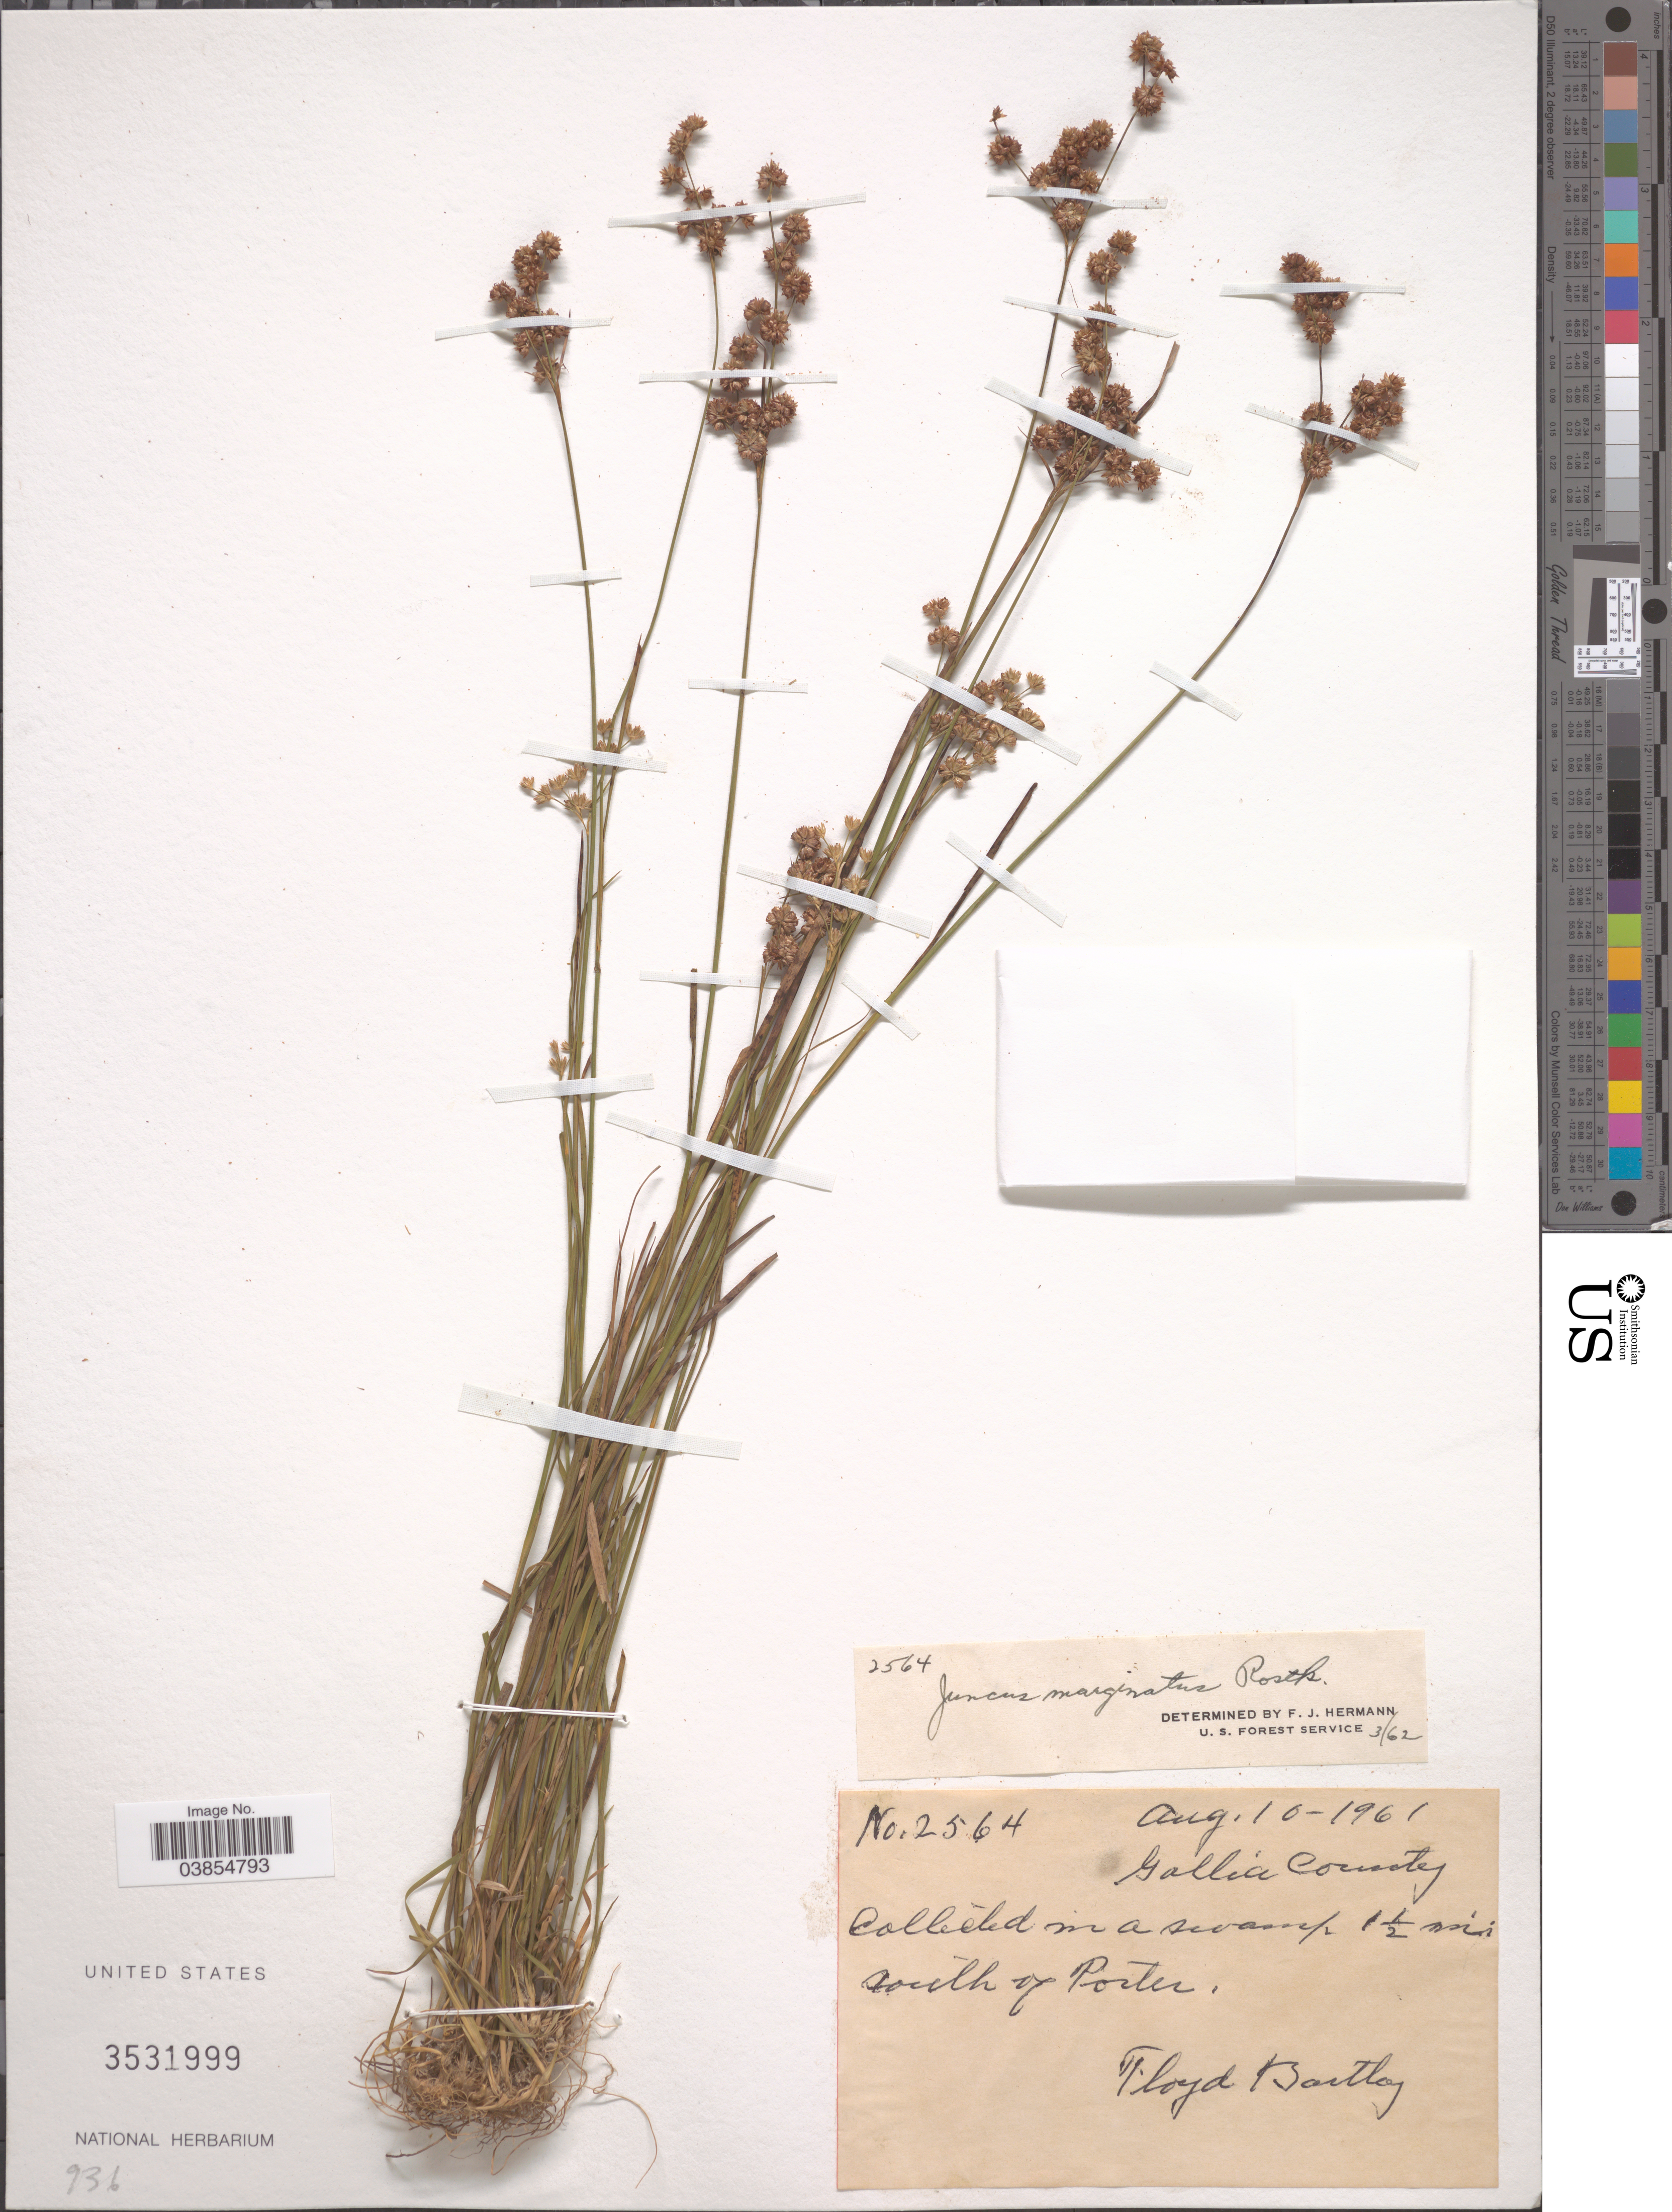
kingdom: Plantae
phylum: Tracheophyta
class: Liliopsida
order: Poales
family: Juncaceae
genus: Juncus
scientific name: Juncus marginatus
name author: Rostk.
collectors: F. Bartley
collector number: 2564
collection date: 1961-08-10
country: United States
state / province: Ohio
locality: Gallia County. 1½ mi. south of Porter.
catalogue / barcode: US 3531999